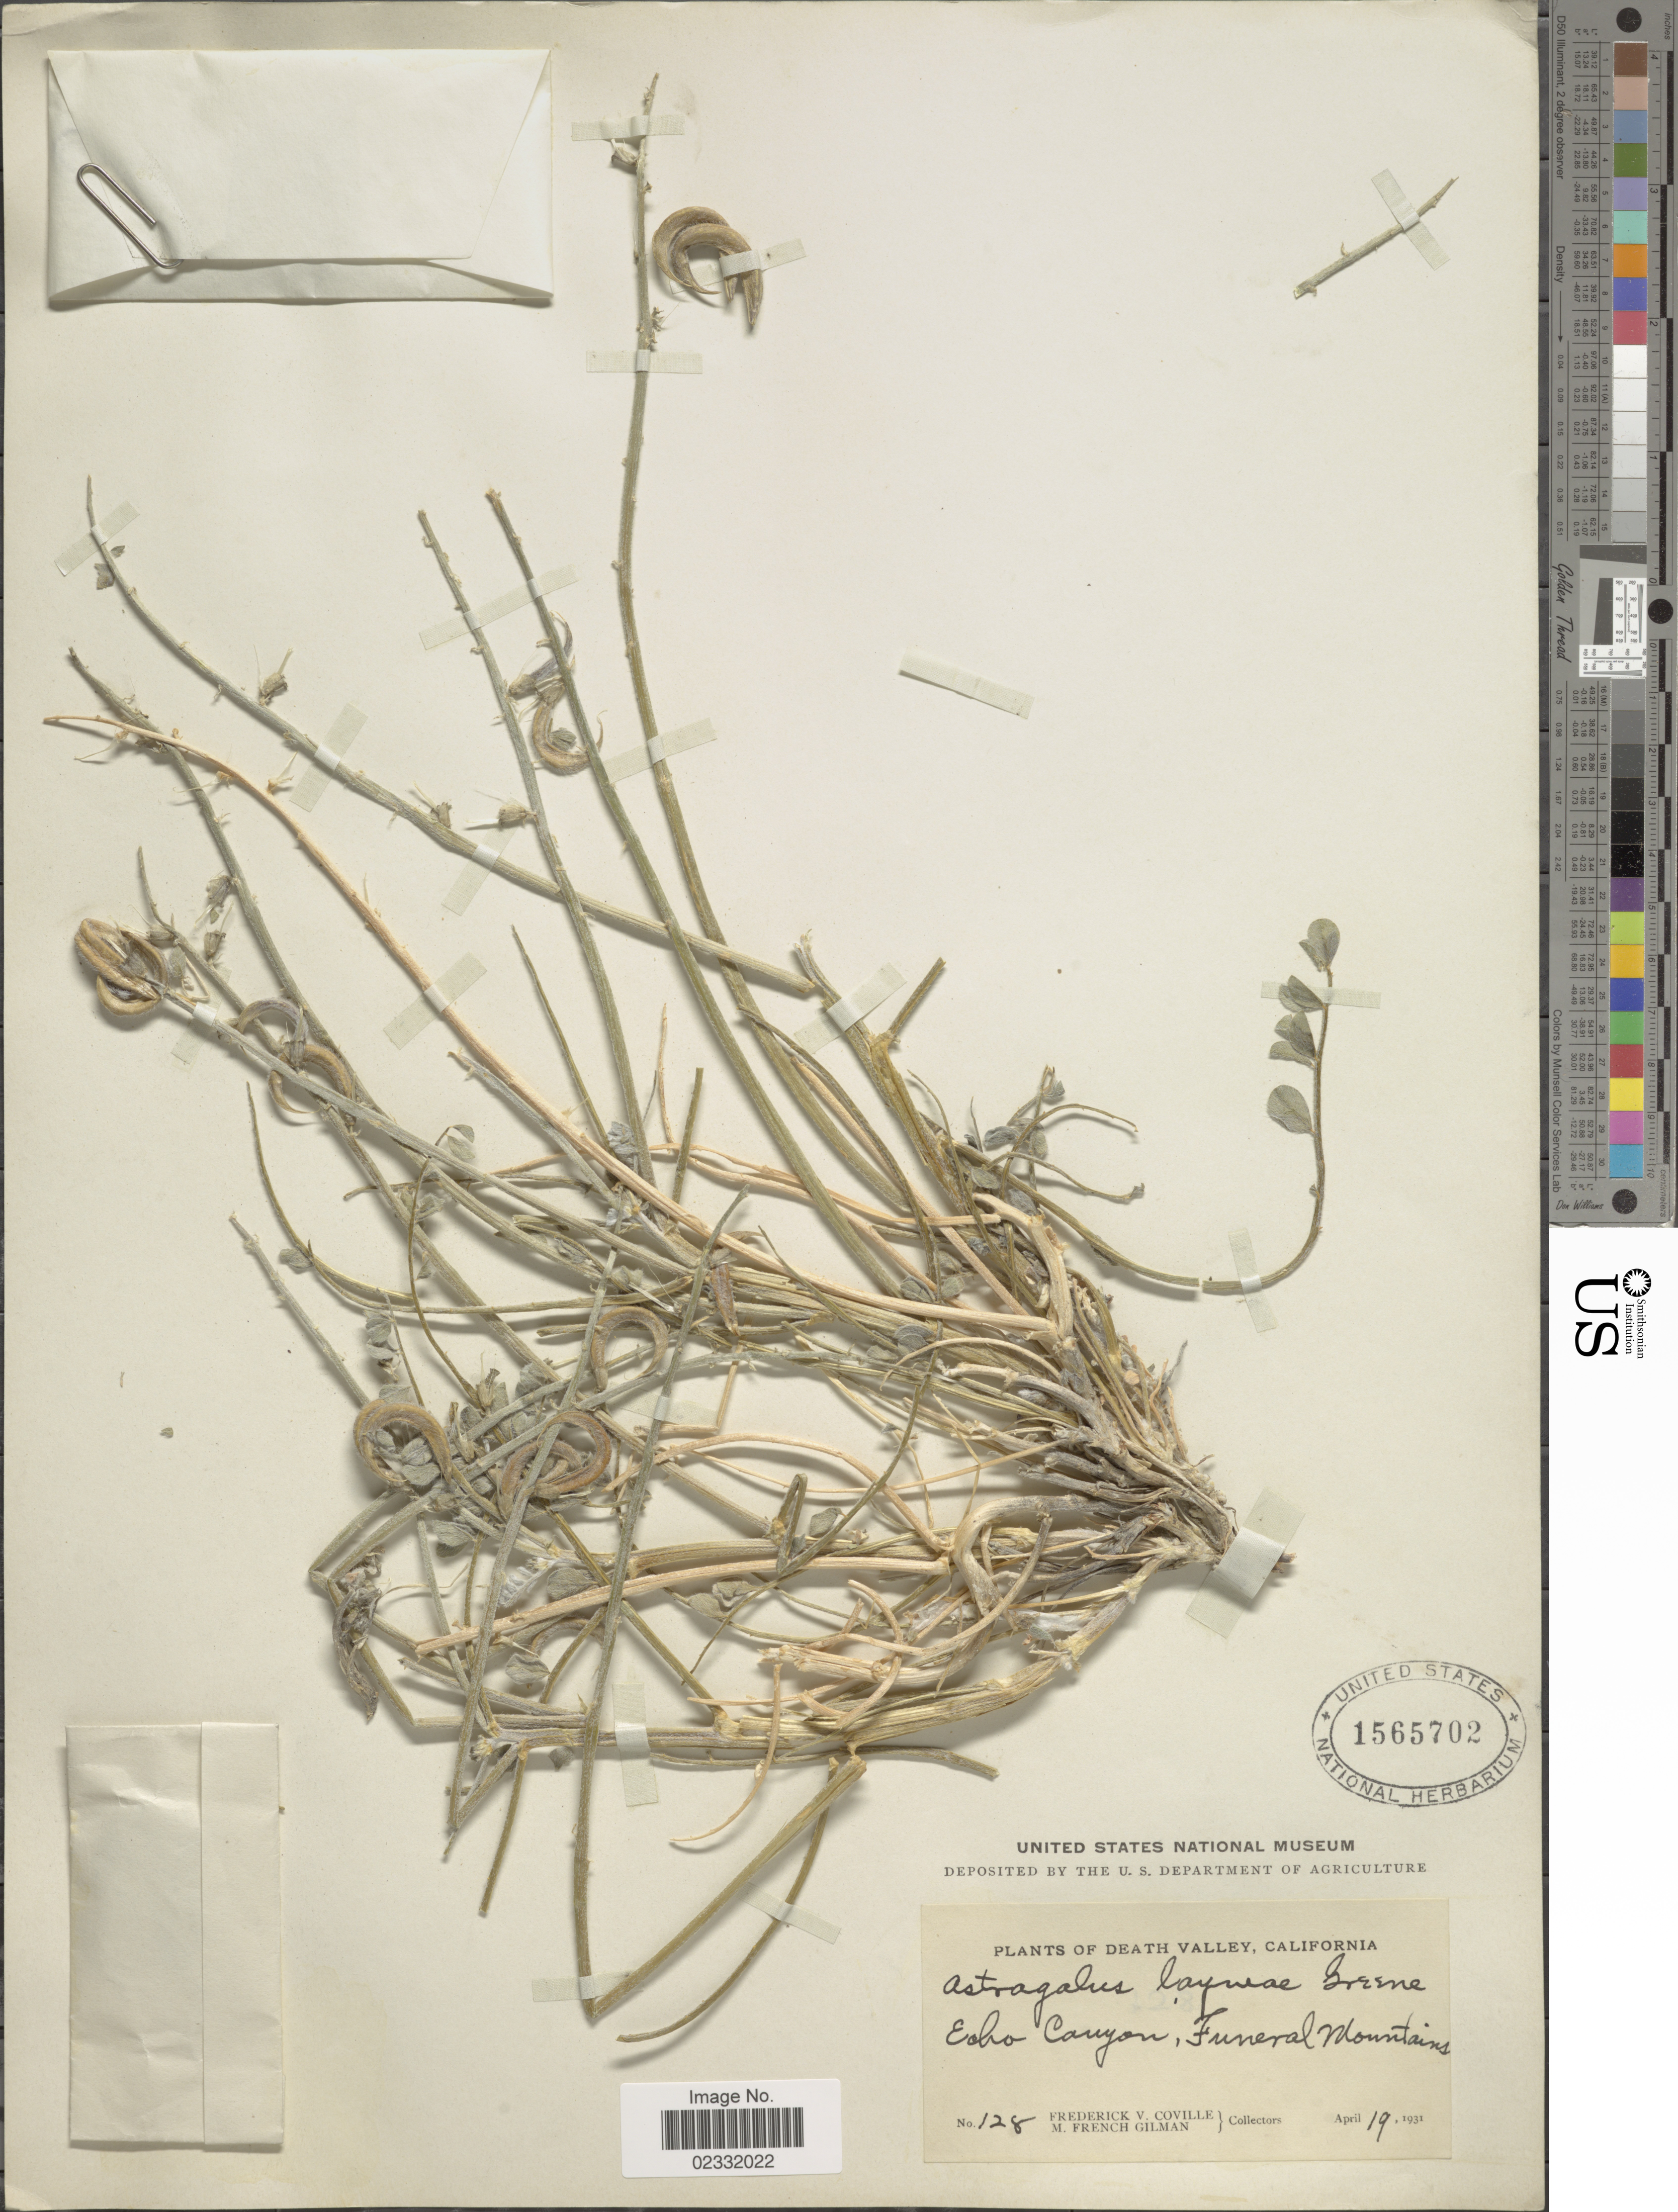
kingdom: Plantae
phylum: Tracheophyta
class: Magnoliopsida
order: Fabales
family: Fabaceae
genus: Astragalus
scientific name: Astragalus layneae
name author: Greene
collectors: F. V. Coville & M. F. Gilman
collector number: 128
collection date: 1931-04-19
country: United States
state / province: California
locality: Death Valley, Echo Canyon, Funeral Mountains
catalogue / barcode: US 1565702